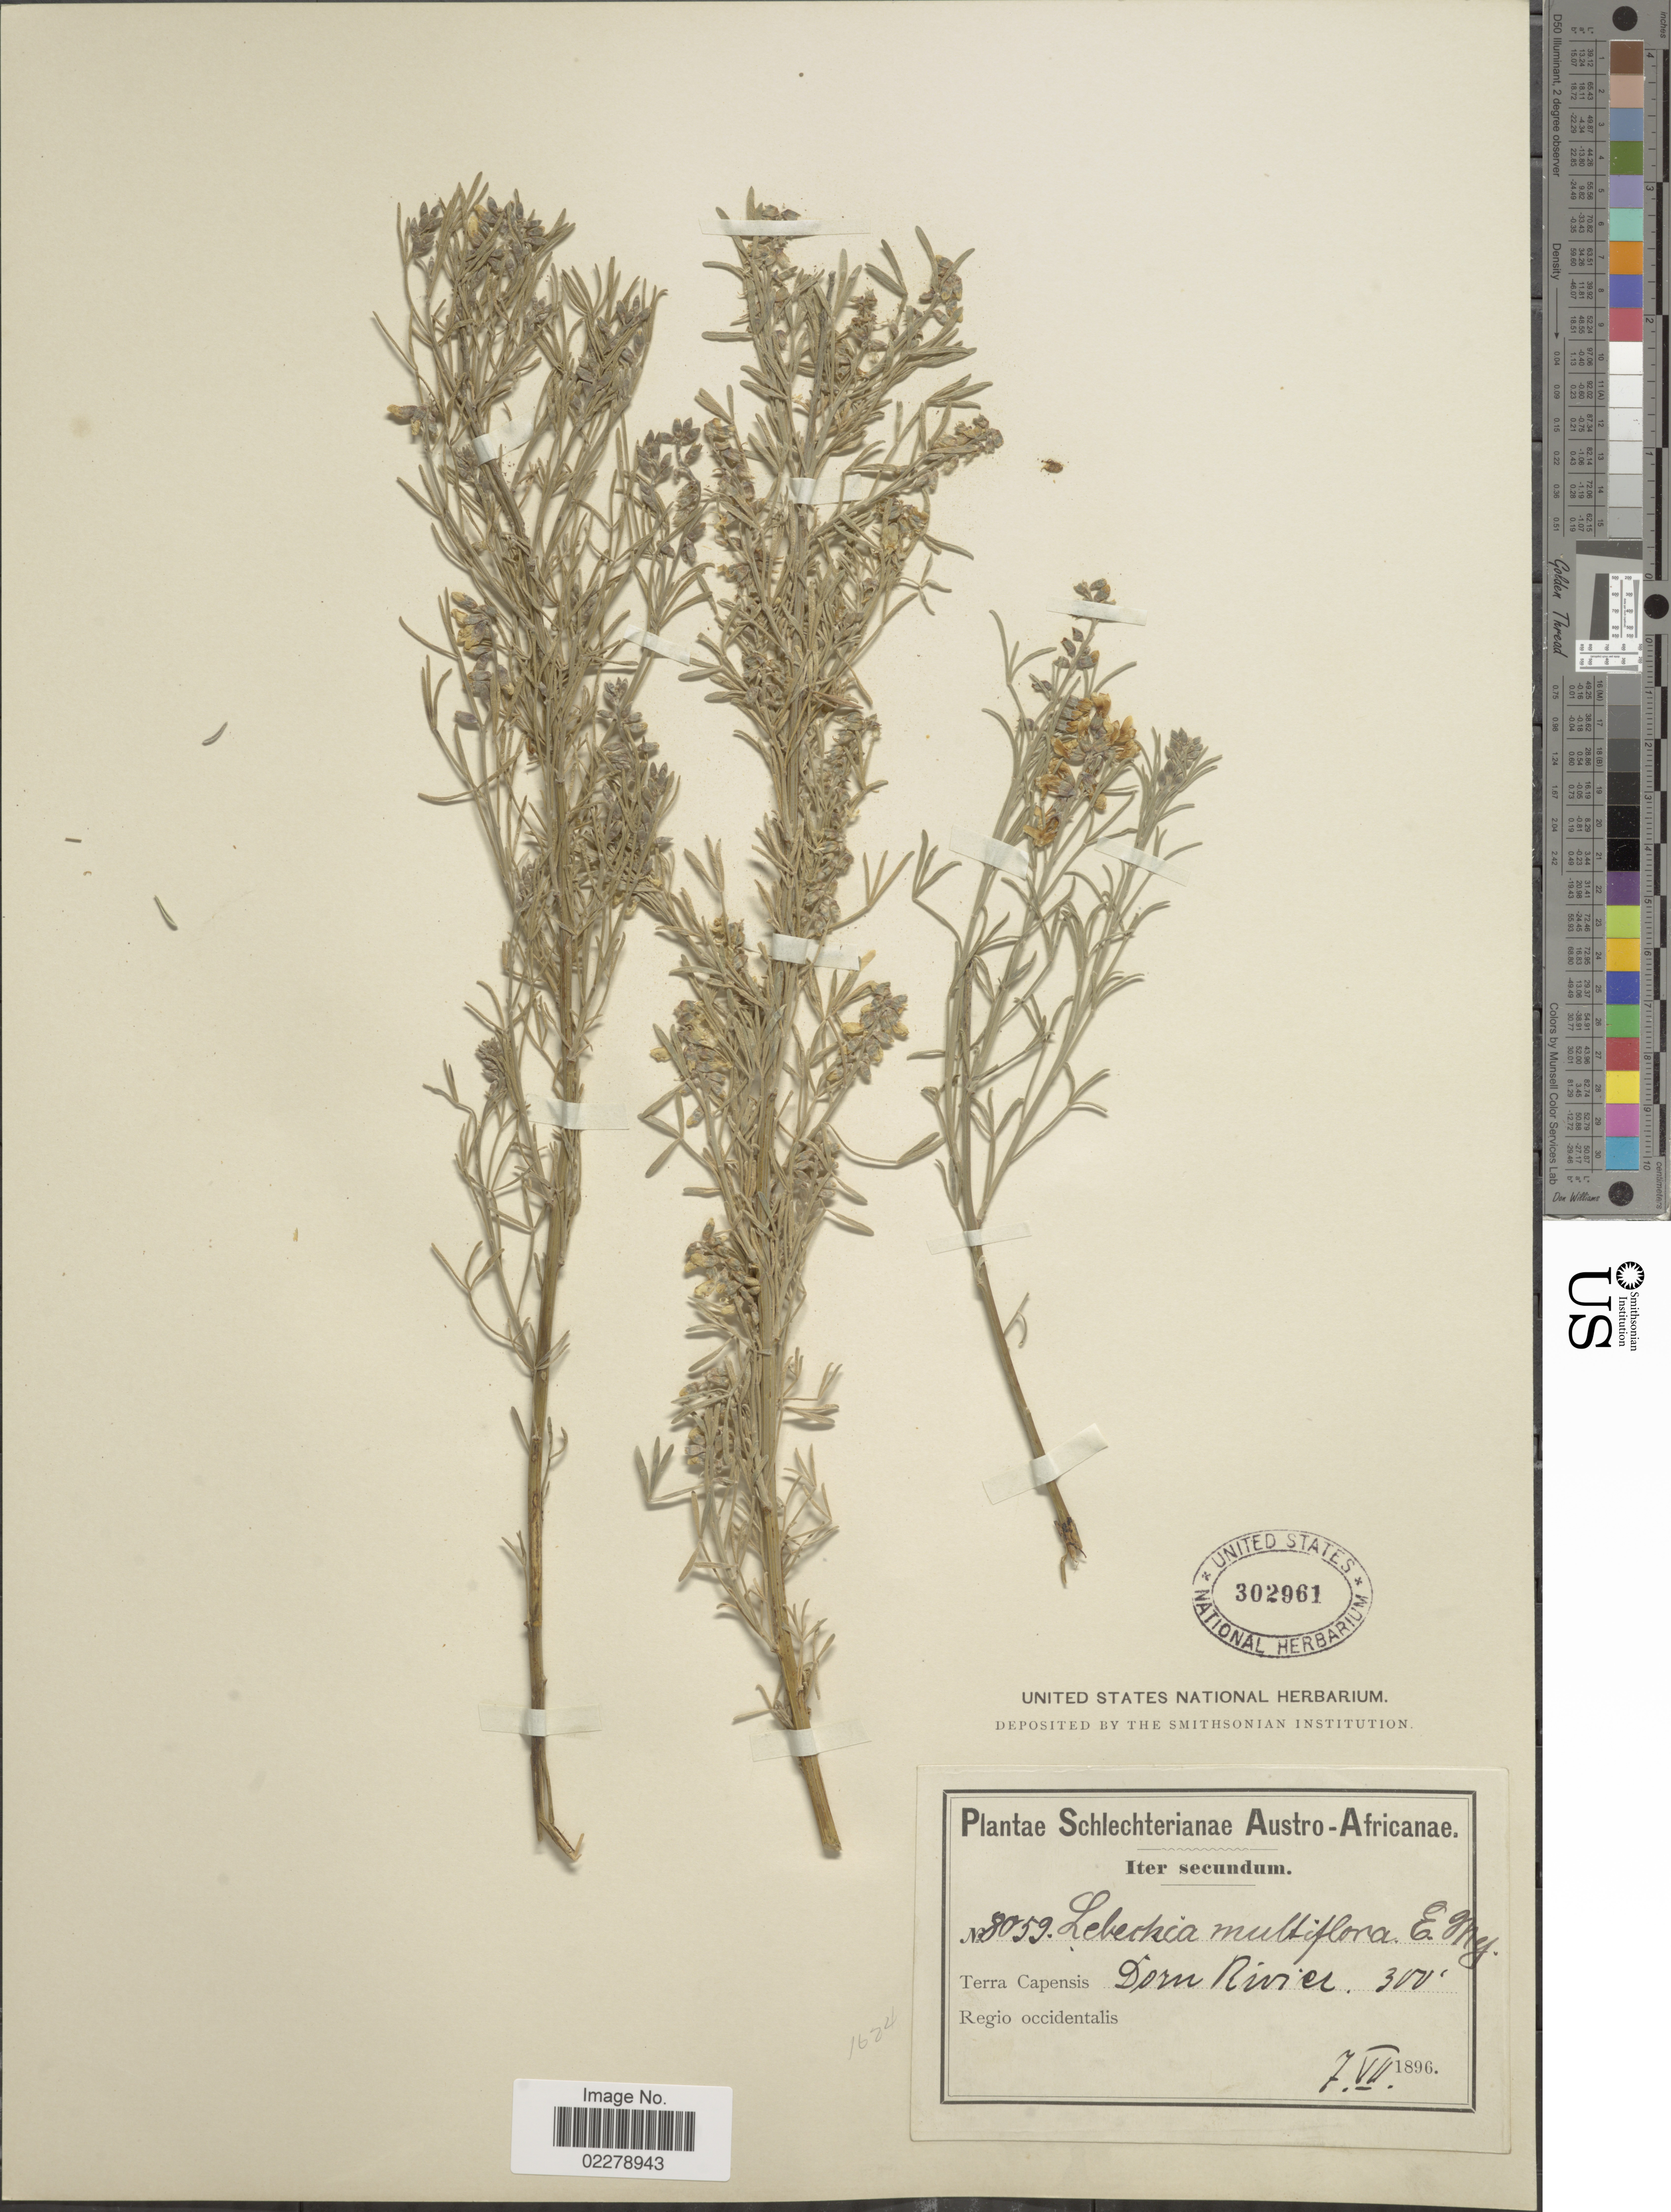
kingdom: Plantae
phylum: Tracheophyta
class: Magnoliopsida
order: Fabales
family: Fabaceae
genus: Lebeckia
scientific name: Lebeckia multiflora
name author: E. Mey.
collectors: Schlechter, --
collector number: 8059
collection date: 1896-07-07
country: South Africa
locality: Austro- Africanae. Terra Capensis, Dorn Rivier. Regio occidentalis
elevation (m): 91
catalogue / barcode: US 302961